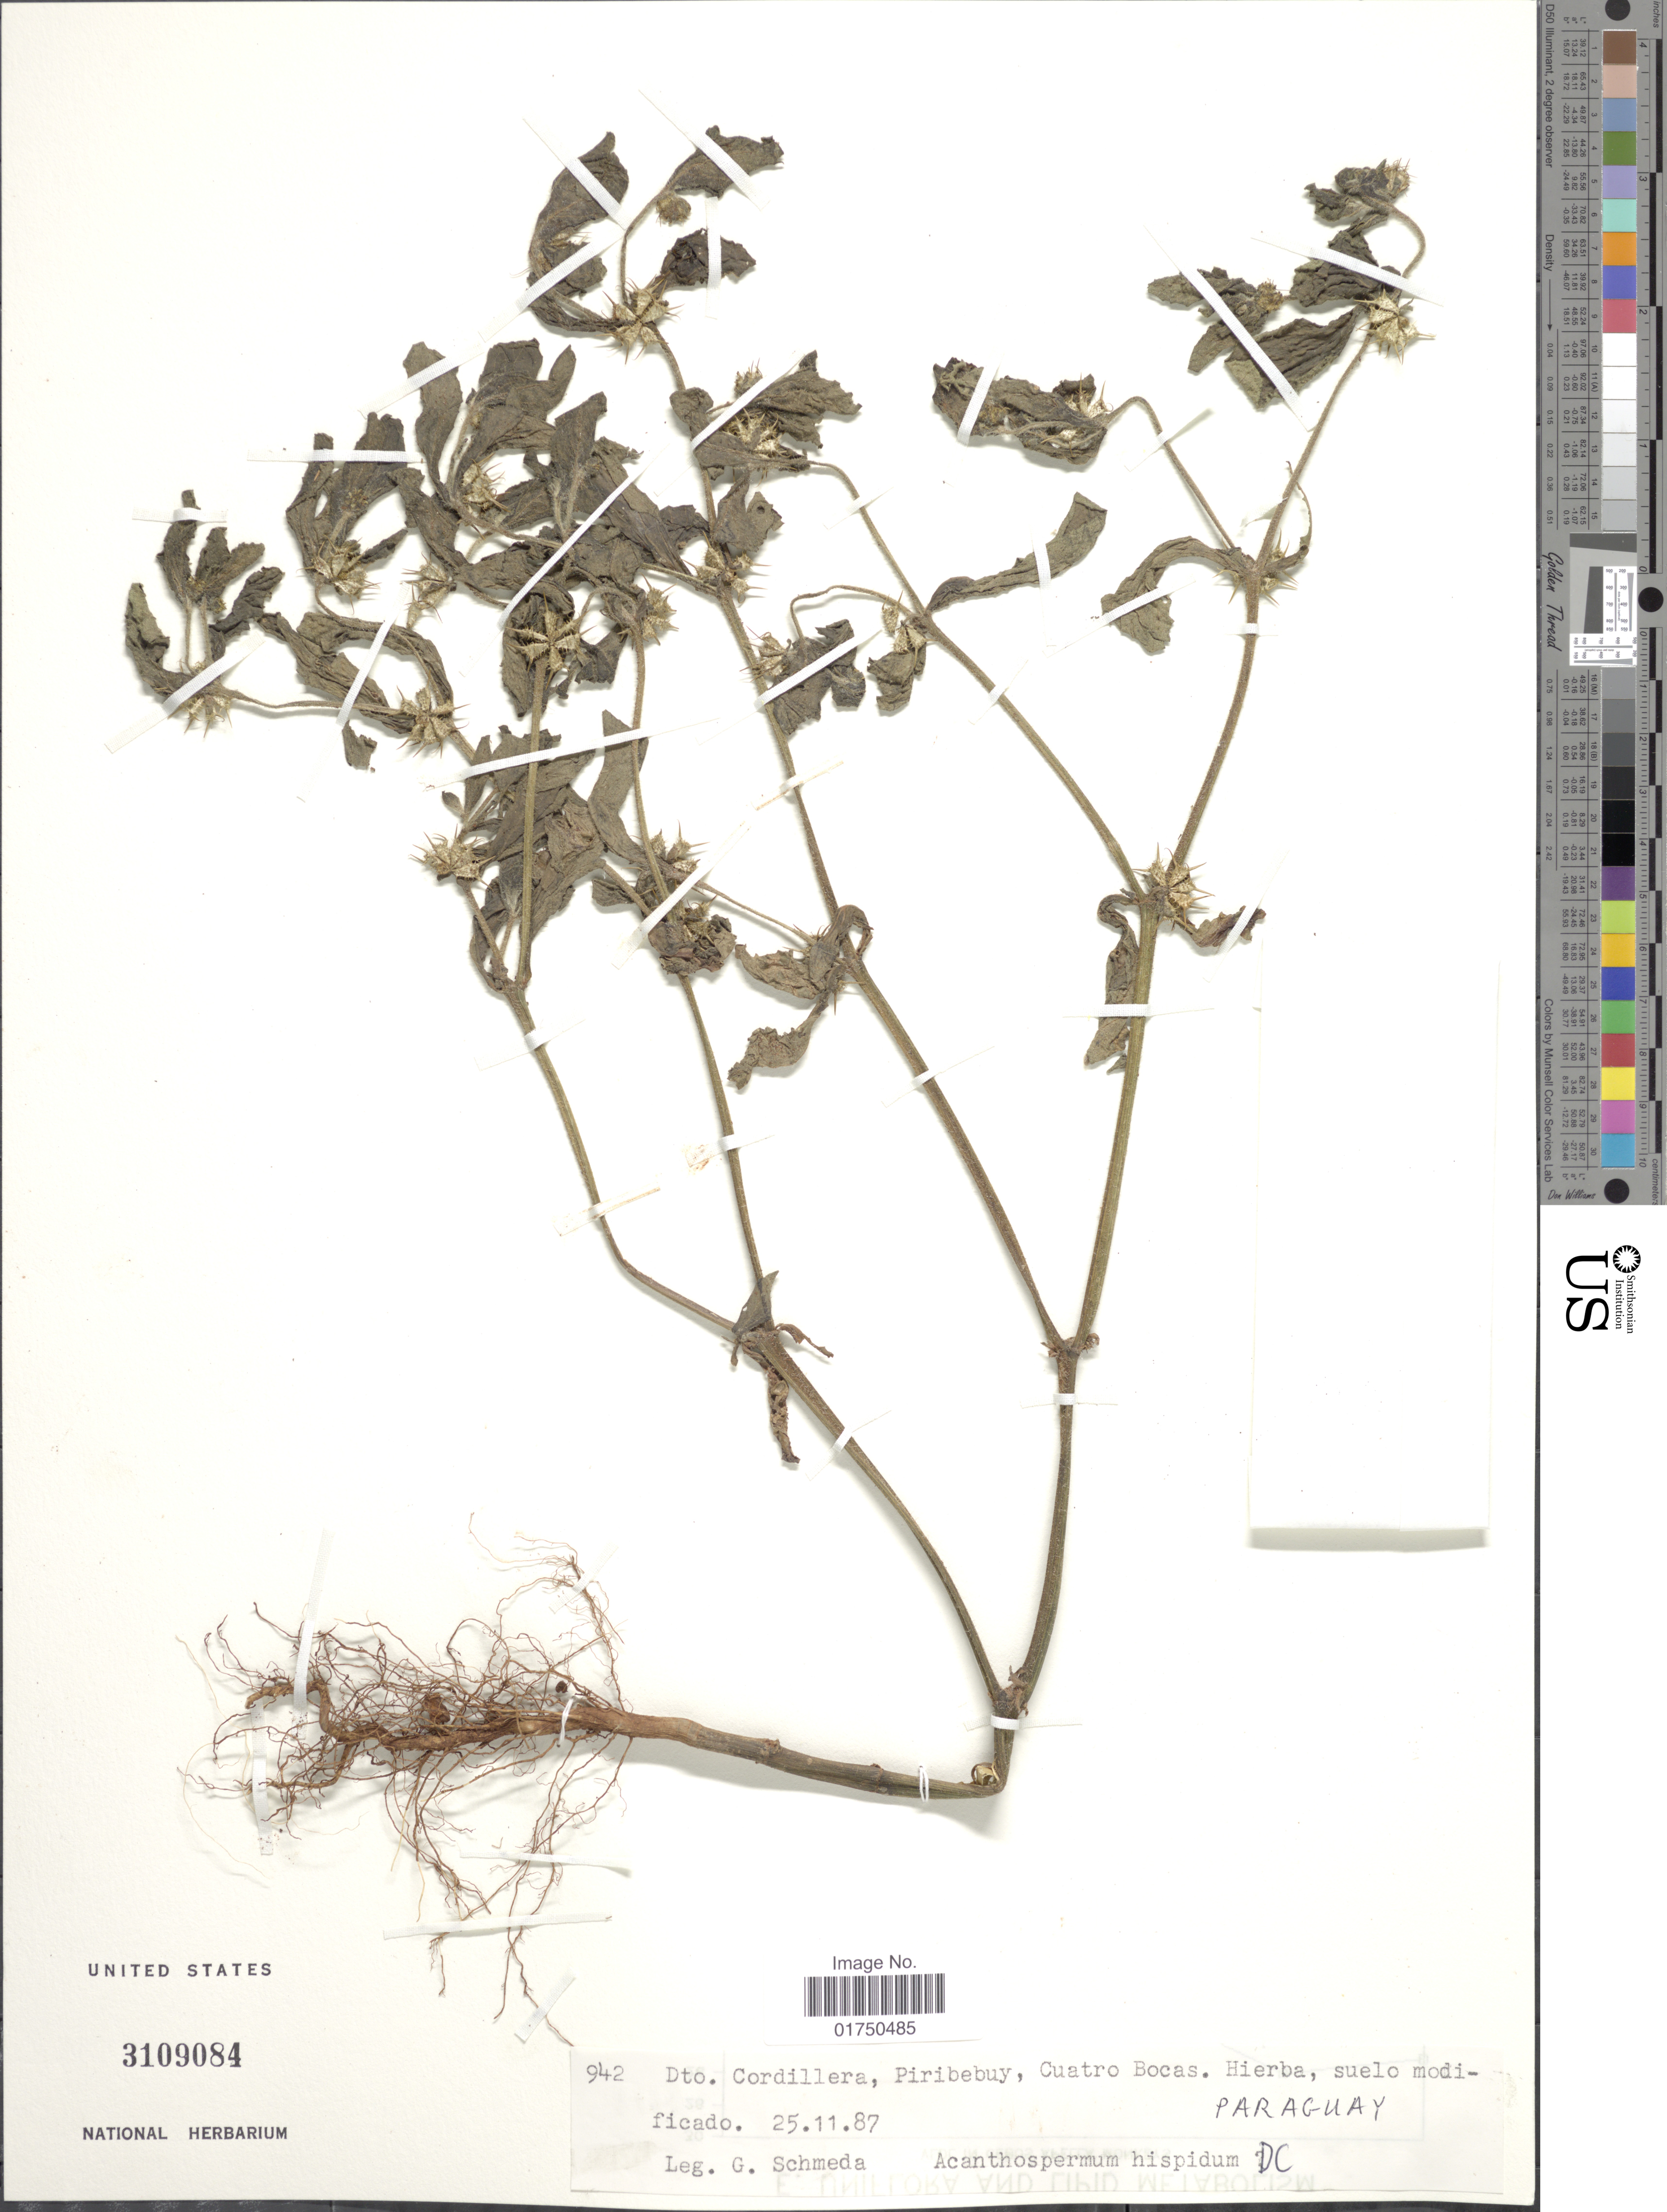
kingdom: Plantae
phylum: Tracheophyta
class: Magnoliopsida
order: Asterales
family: Asteraceae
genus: Acanthospermum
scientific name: Acanthospermum hispidum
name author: DC.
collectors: G. Schmeda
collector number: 942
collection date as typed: Transcribed d/m/y: 25/11/87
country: Paraguay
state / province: Cordillera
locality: Dto. Cordillera, Piribebuy, Cuatro Bocas.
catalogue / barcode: US 3109084